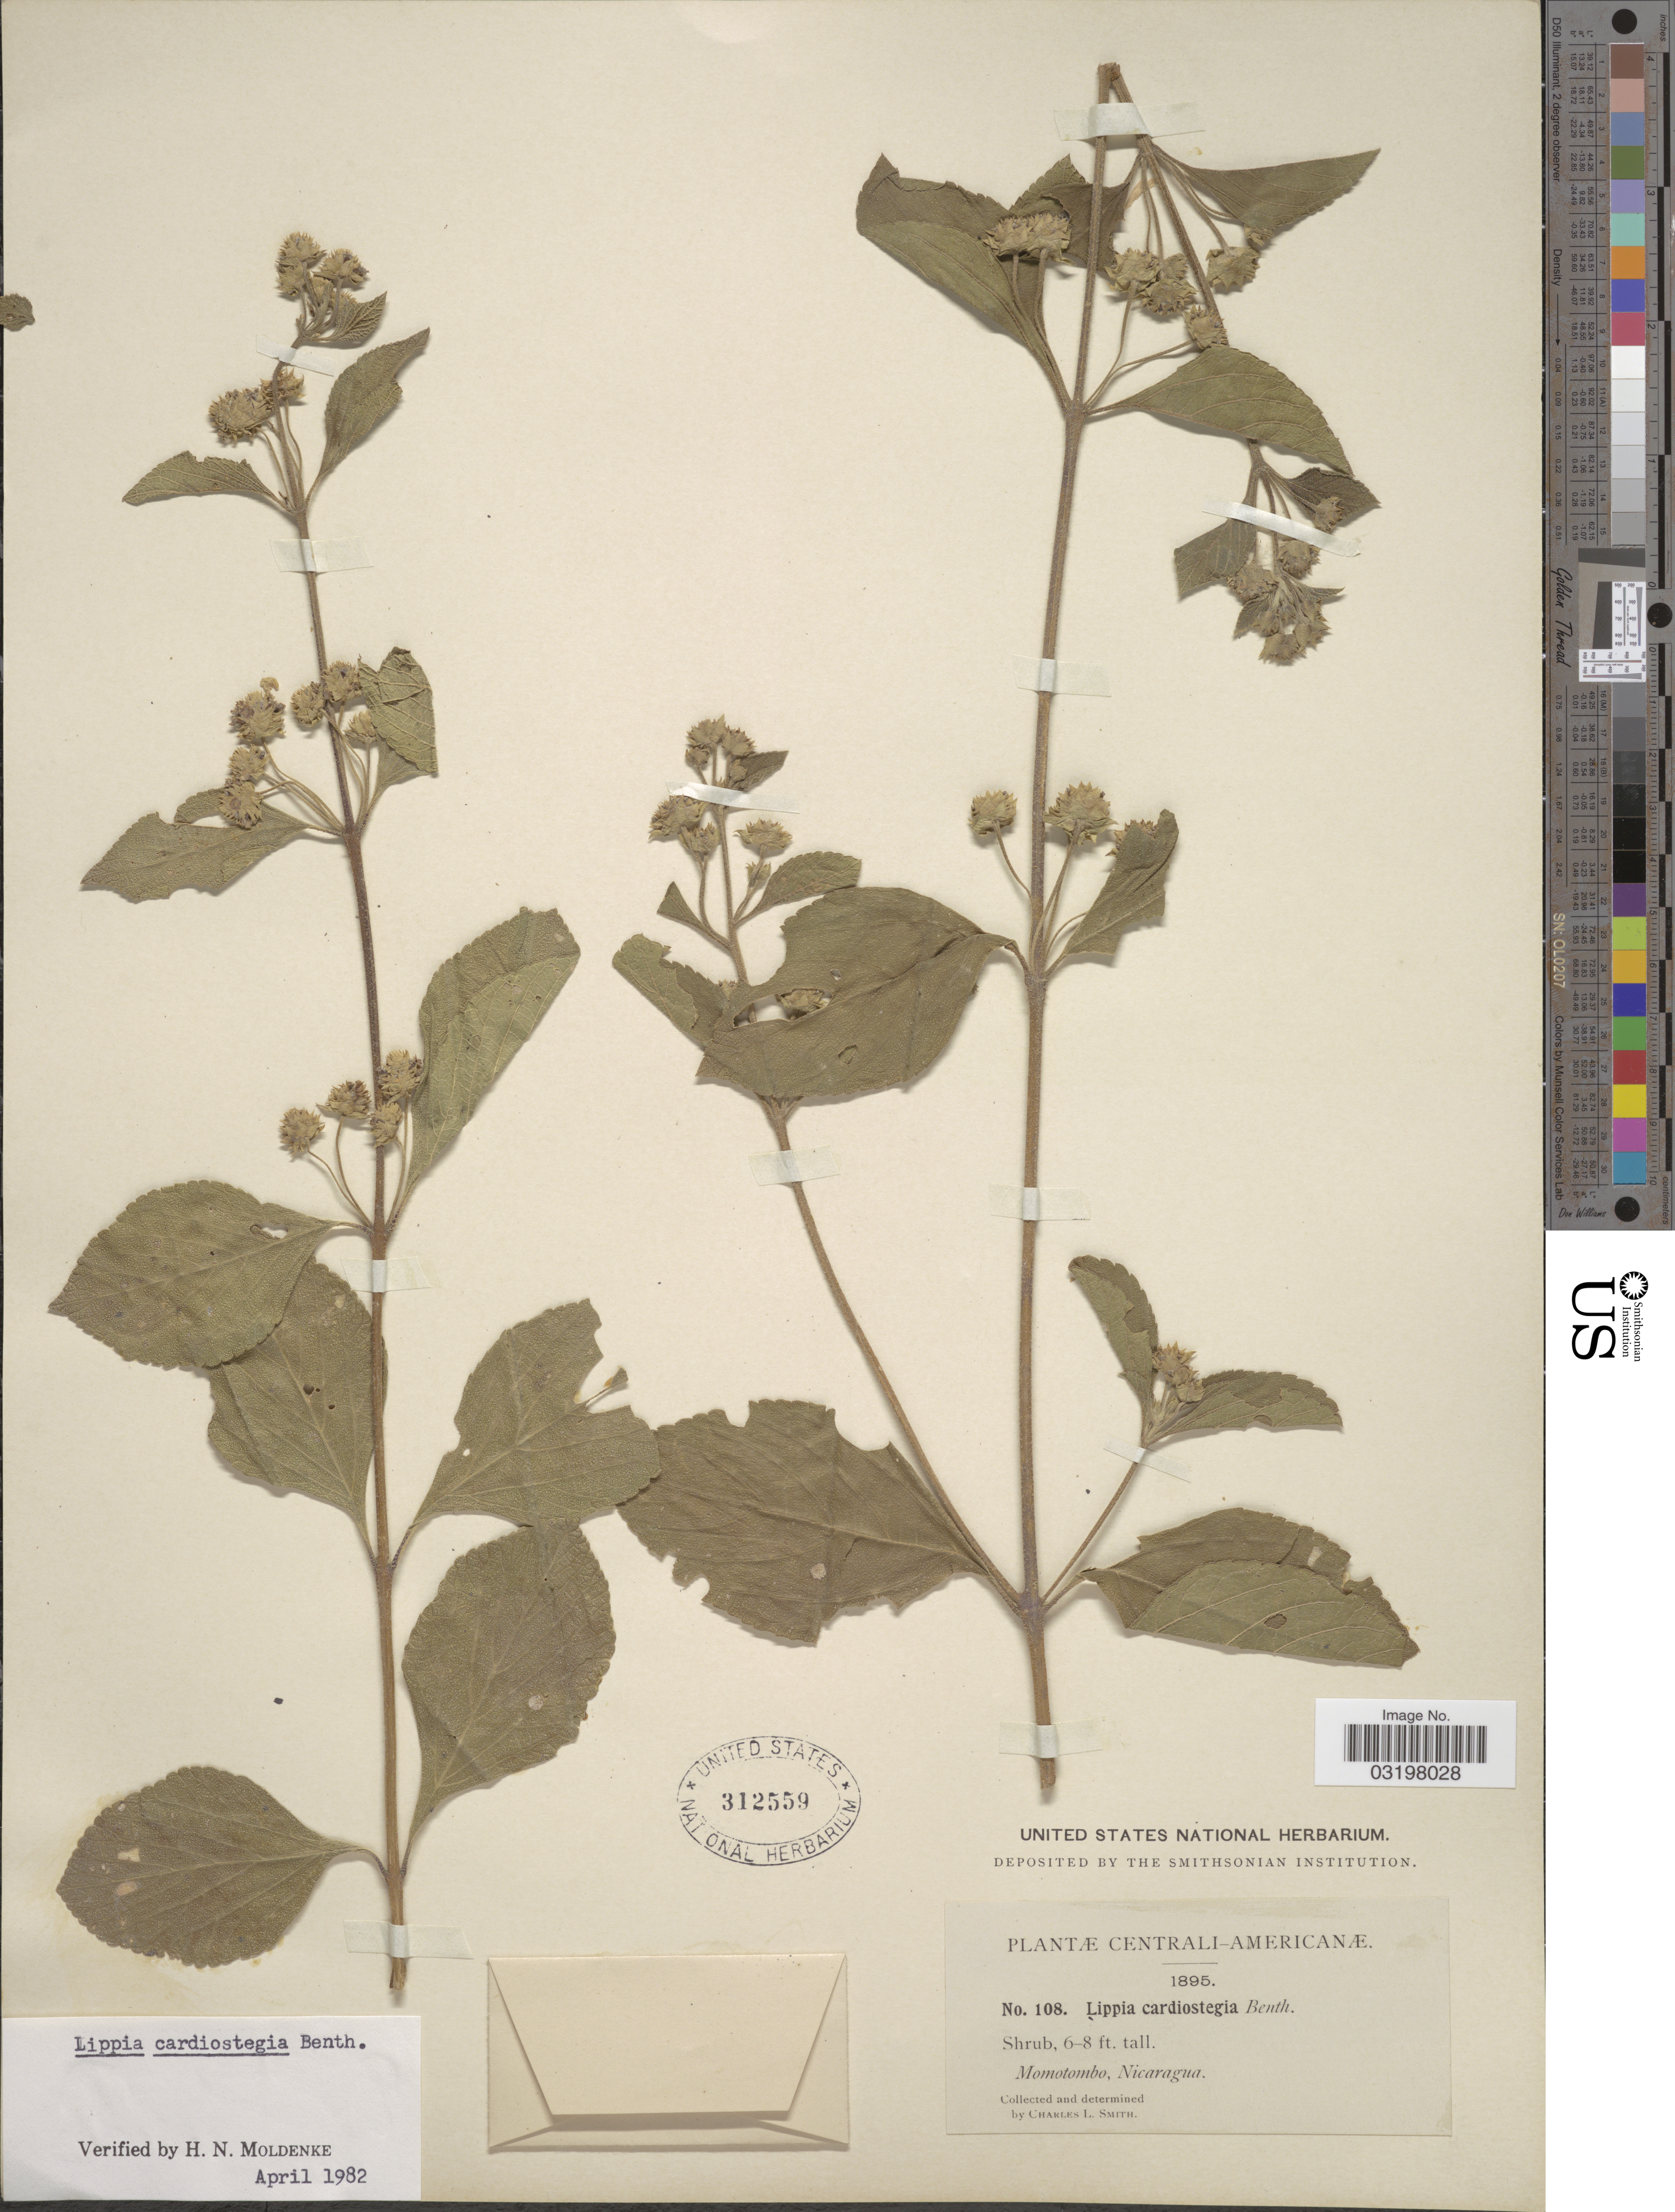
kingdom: Plantae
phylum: Tracheophyta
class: Magnoliopsida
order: Lamiales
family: Verbenaceae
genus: Lippia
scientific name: Lippia cardiostegia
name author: Benth.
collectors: C. L. Smith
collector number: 108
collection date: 1895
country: Nicaragua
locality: Momotombo.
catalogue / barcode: US 312559